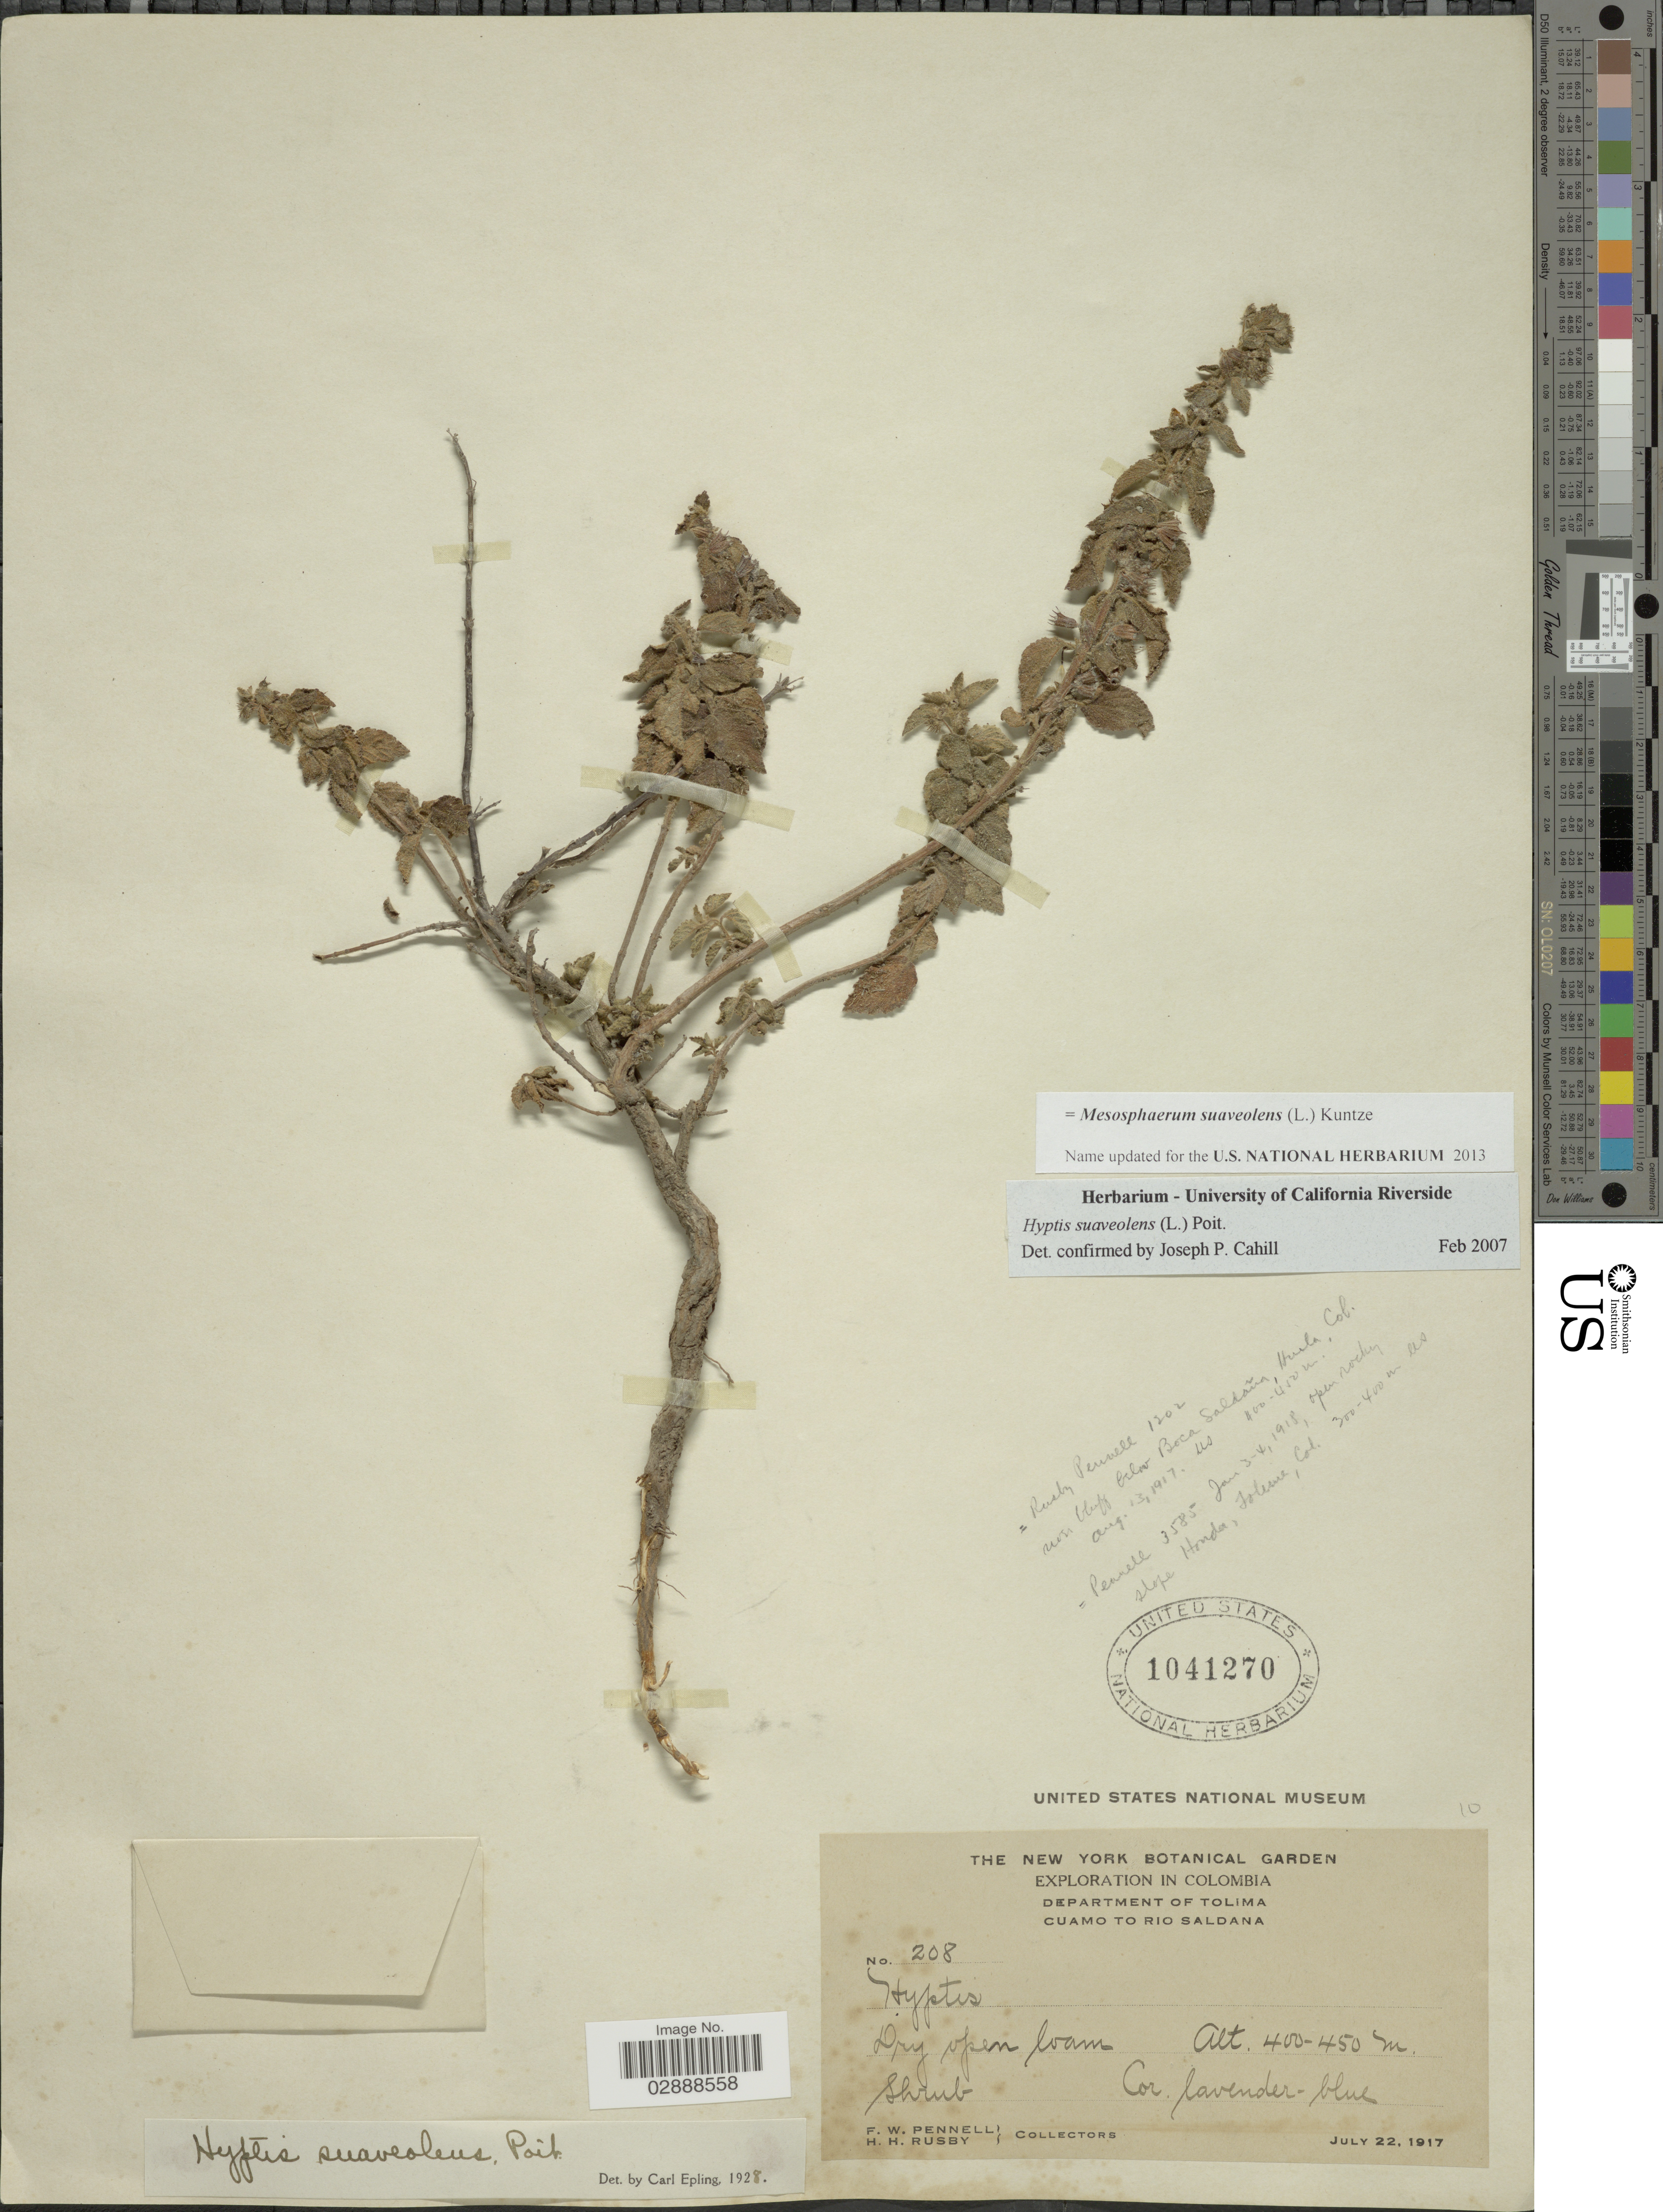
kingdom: Plantae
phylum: Tracheophyta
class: Magnoliopsida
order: Lamiales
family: Lamiaceae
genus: Mesosphaerum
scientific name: Mesosphaerum suaveolens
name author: (L.) Kuntze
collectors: F. W. Pennell & H. H. Rusby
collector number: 208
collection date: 1917-07-22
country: Colombia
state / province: Tolima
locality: Department of Tolima, Cuamo to Rio Saldana.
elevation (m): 400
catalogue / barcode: US 1041270